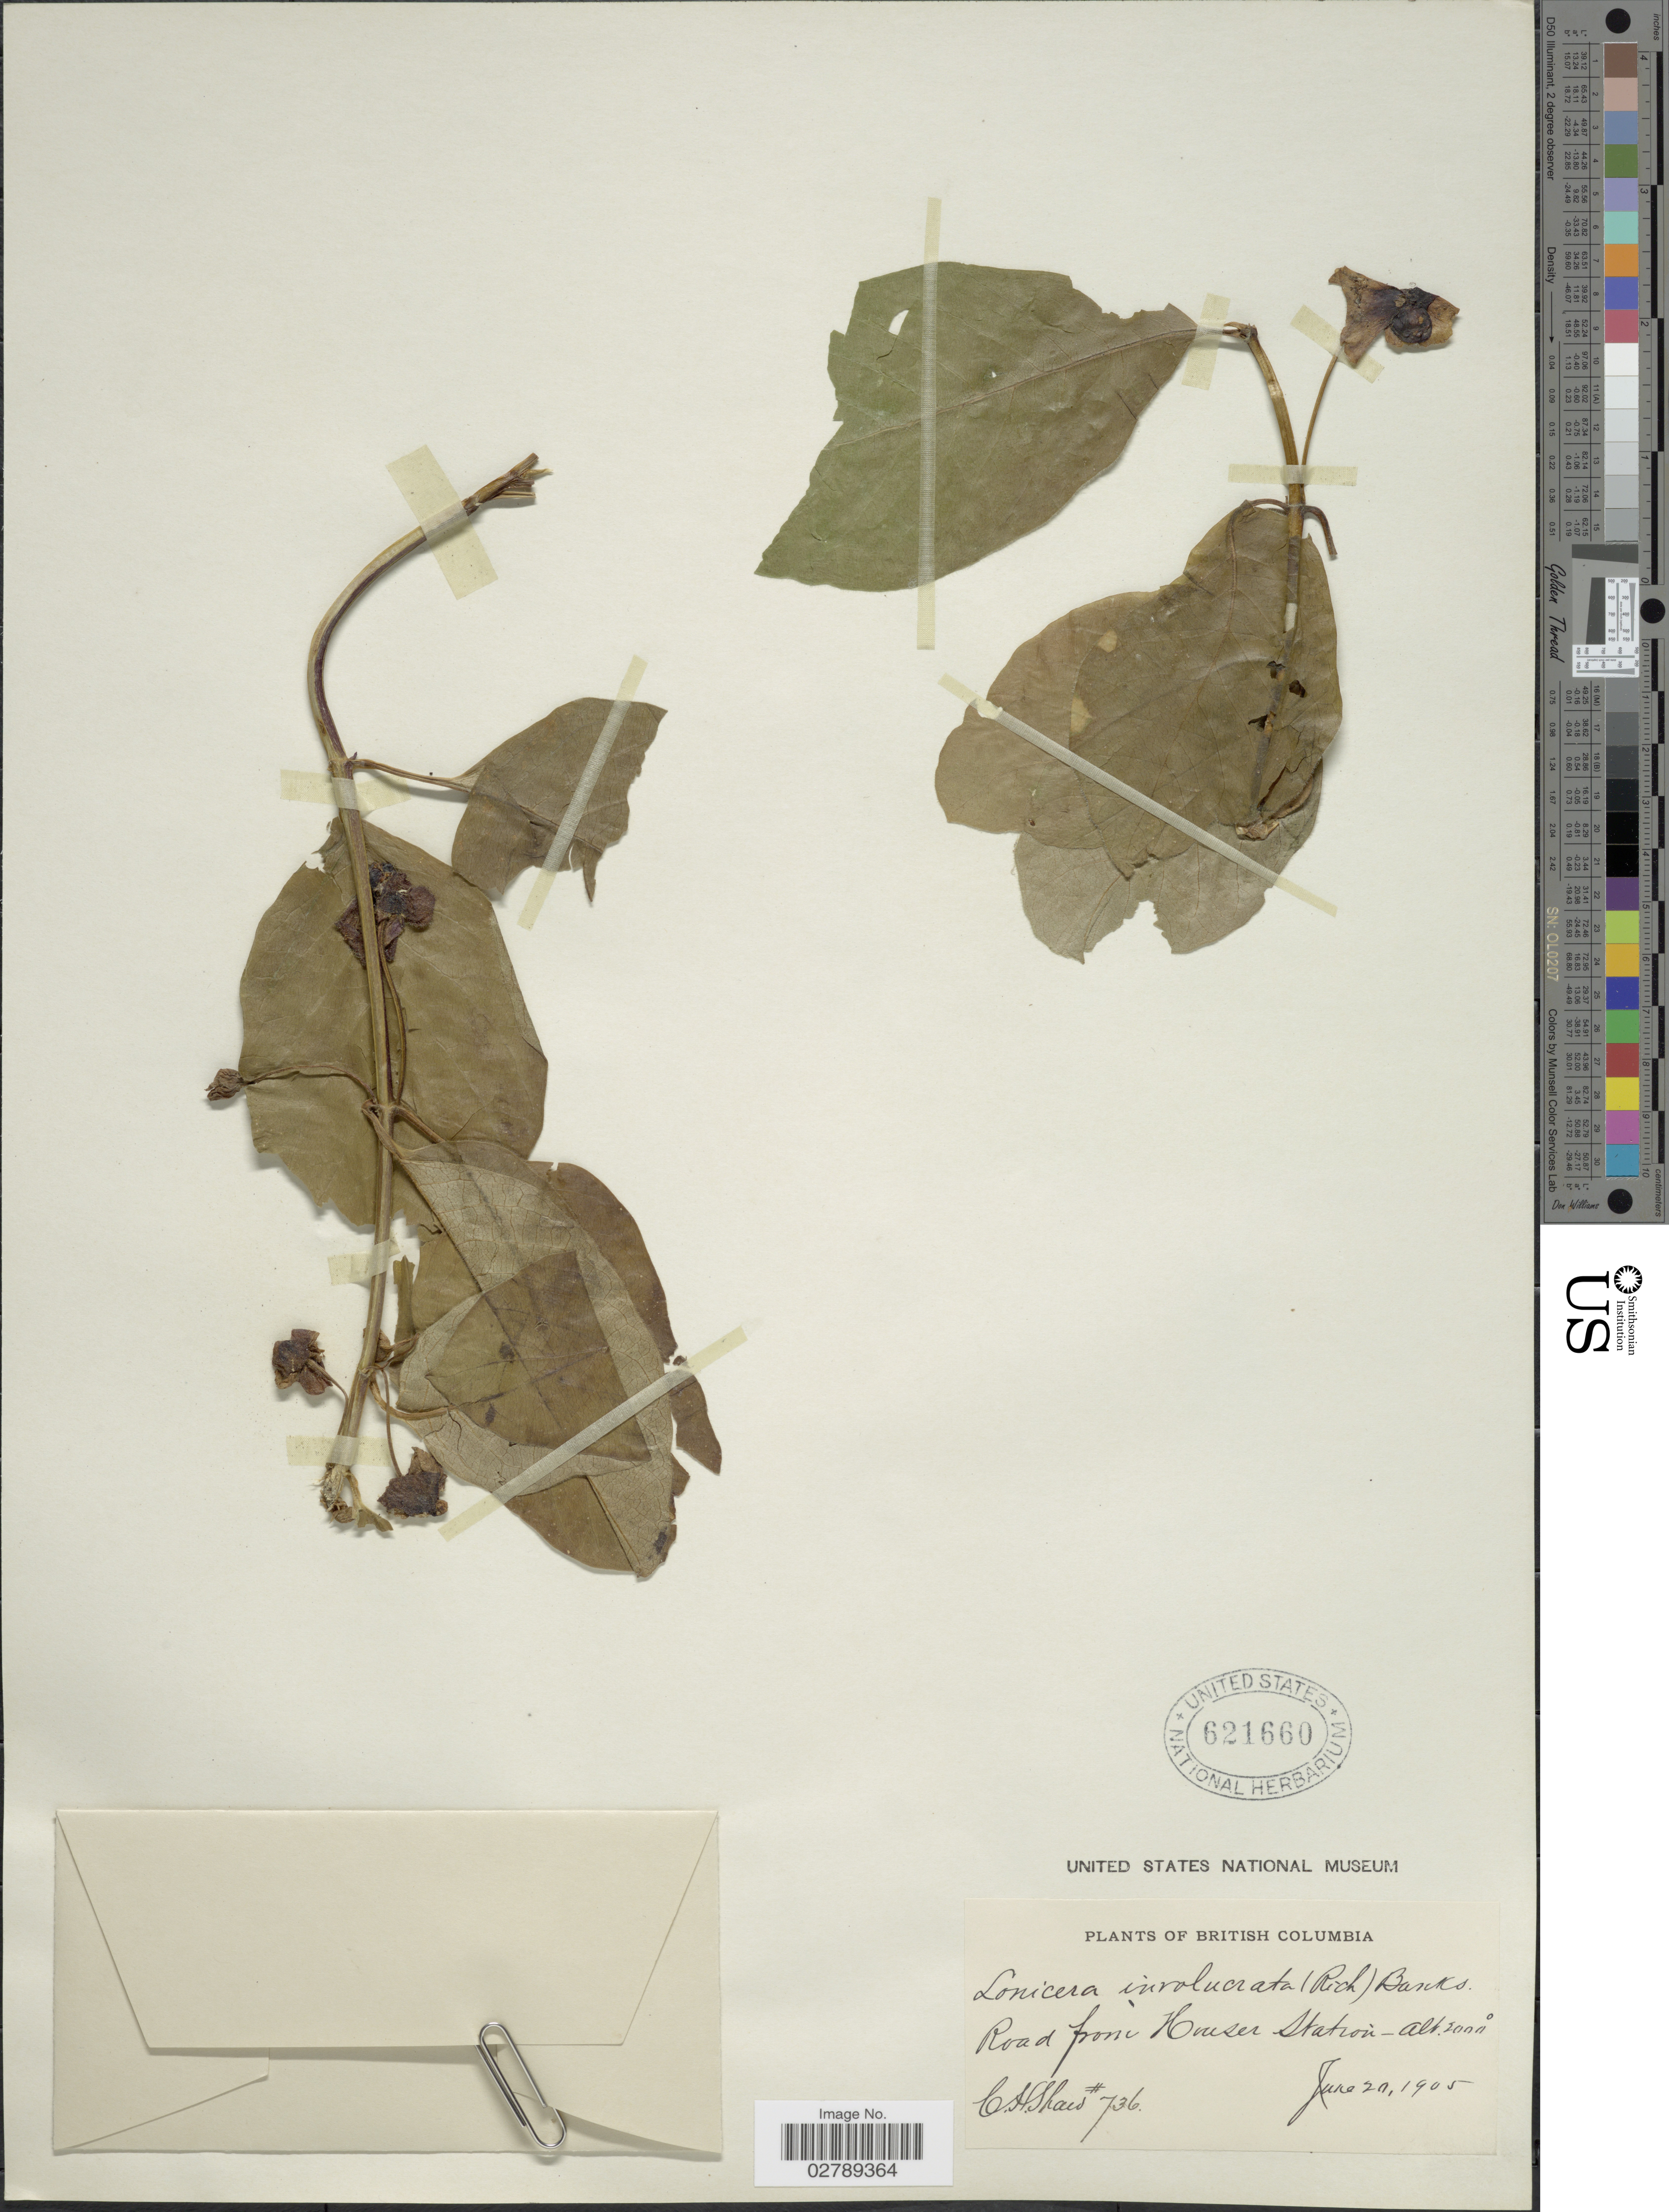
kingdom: Plantae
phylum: Tracheophyta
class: Magnoliopsida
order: Dipsacales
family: Caprifoliaceae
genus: Lonicera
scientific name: Lonicera involucrata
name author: (Richardson) Banks ex Spreng.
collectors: C. H. Shaw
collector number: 736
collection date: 1905-06-20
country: Canada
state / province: British Columbia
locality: Road from Houses Station.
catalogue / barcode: US 621660